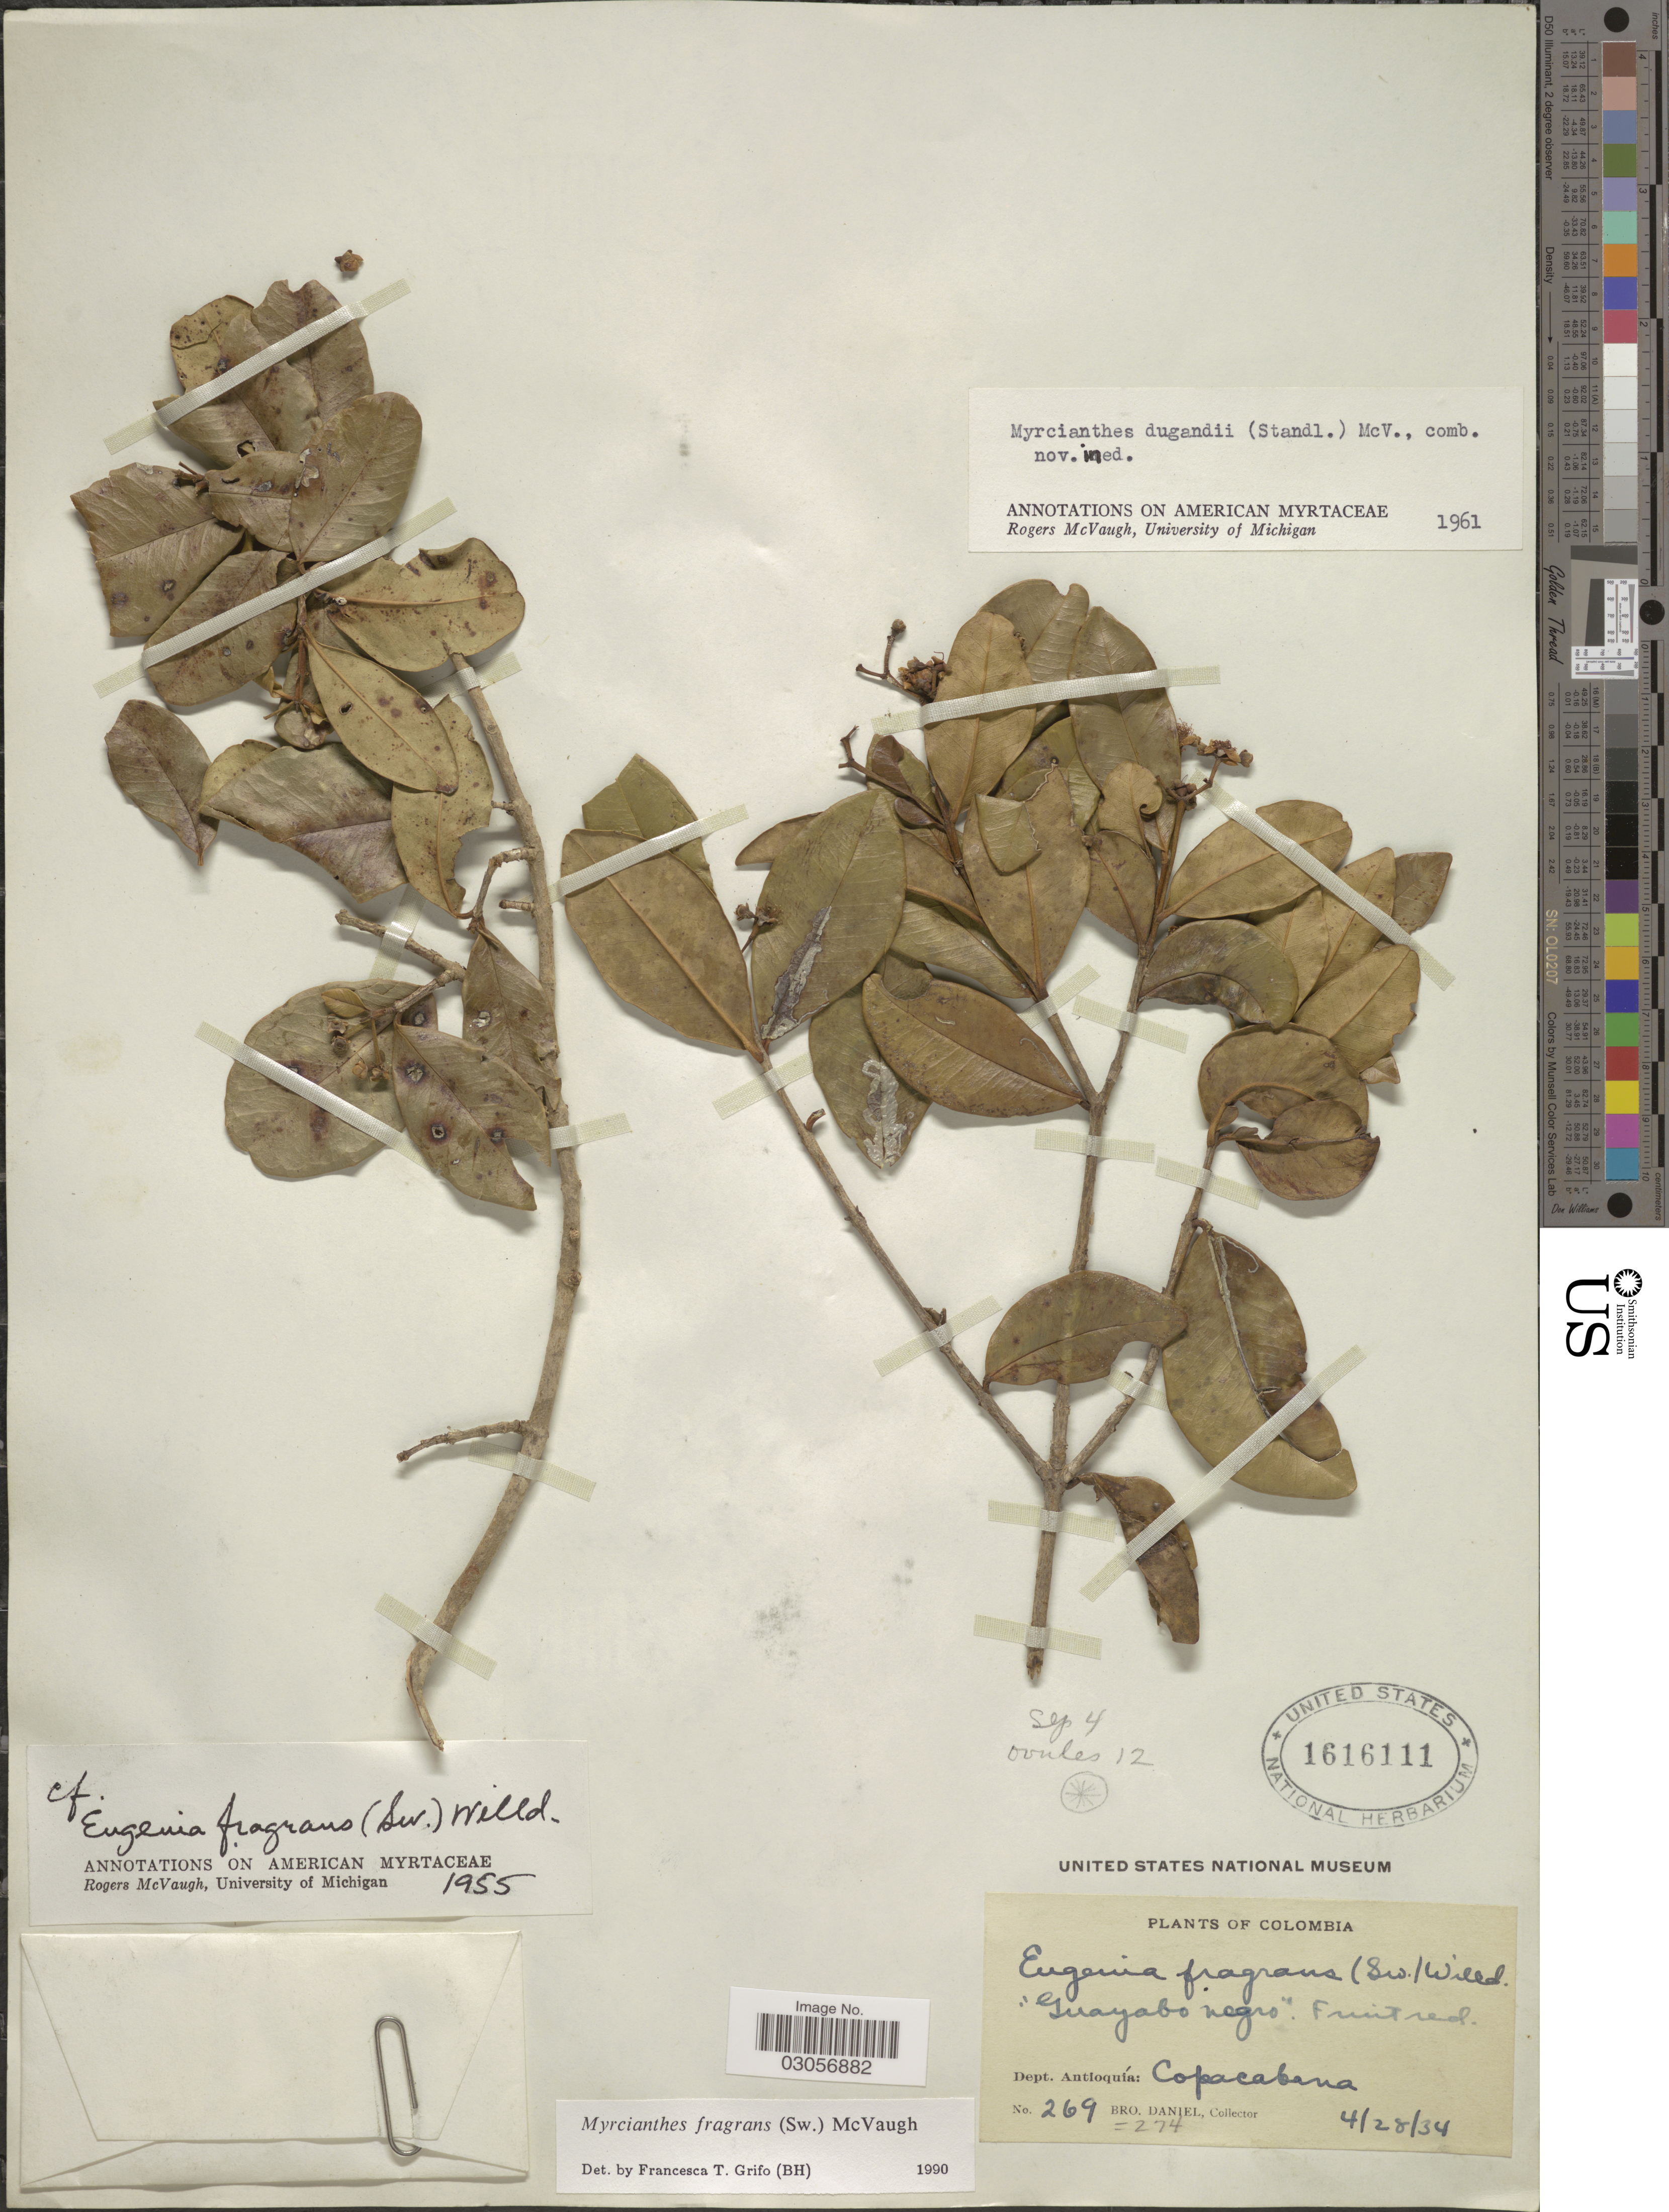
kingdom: Plantae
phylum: Tracheophyta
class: Magnoliopsida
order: Myrtales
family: Myrtaceae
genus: Myrcianthes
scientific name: Myrcianthes fragrans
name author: (Sw.) McVaugh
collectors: Bro. Daniel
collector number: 269/274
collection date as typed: Transcribed d/m/y: 28/4/34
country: Colombia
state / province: Antioquia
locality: Dept. Antioquía: Copacabana.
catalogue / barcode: US 1616111